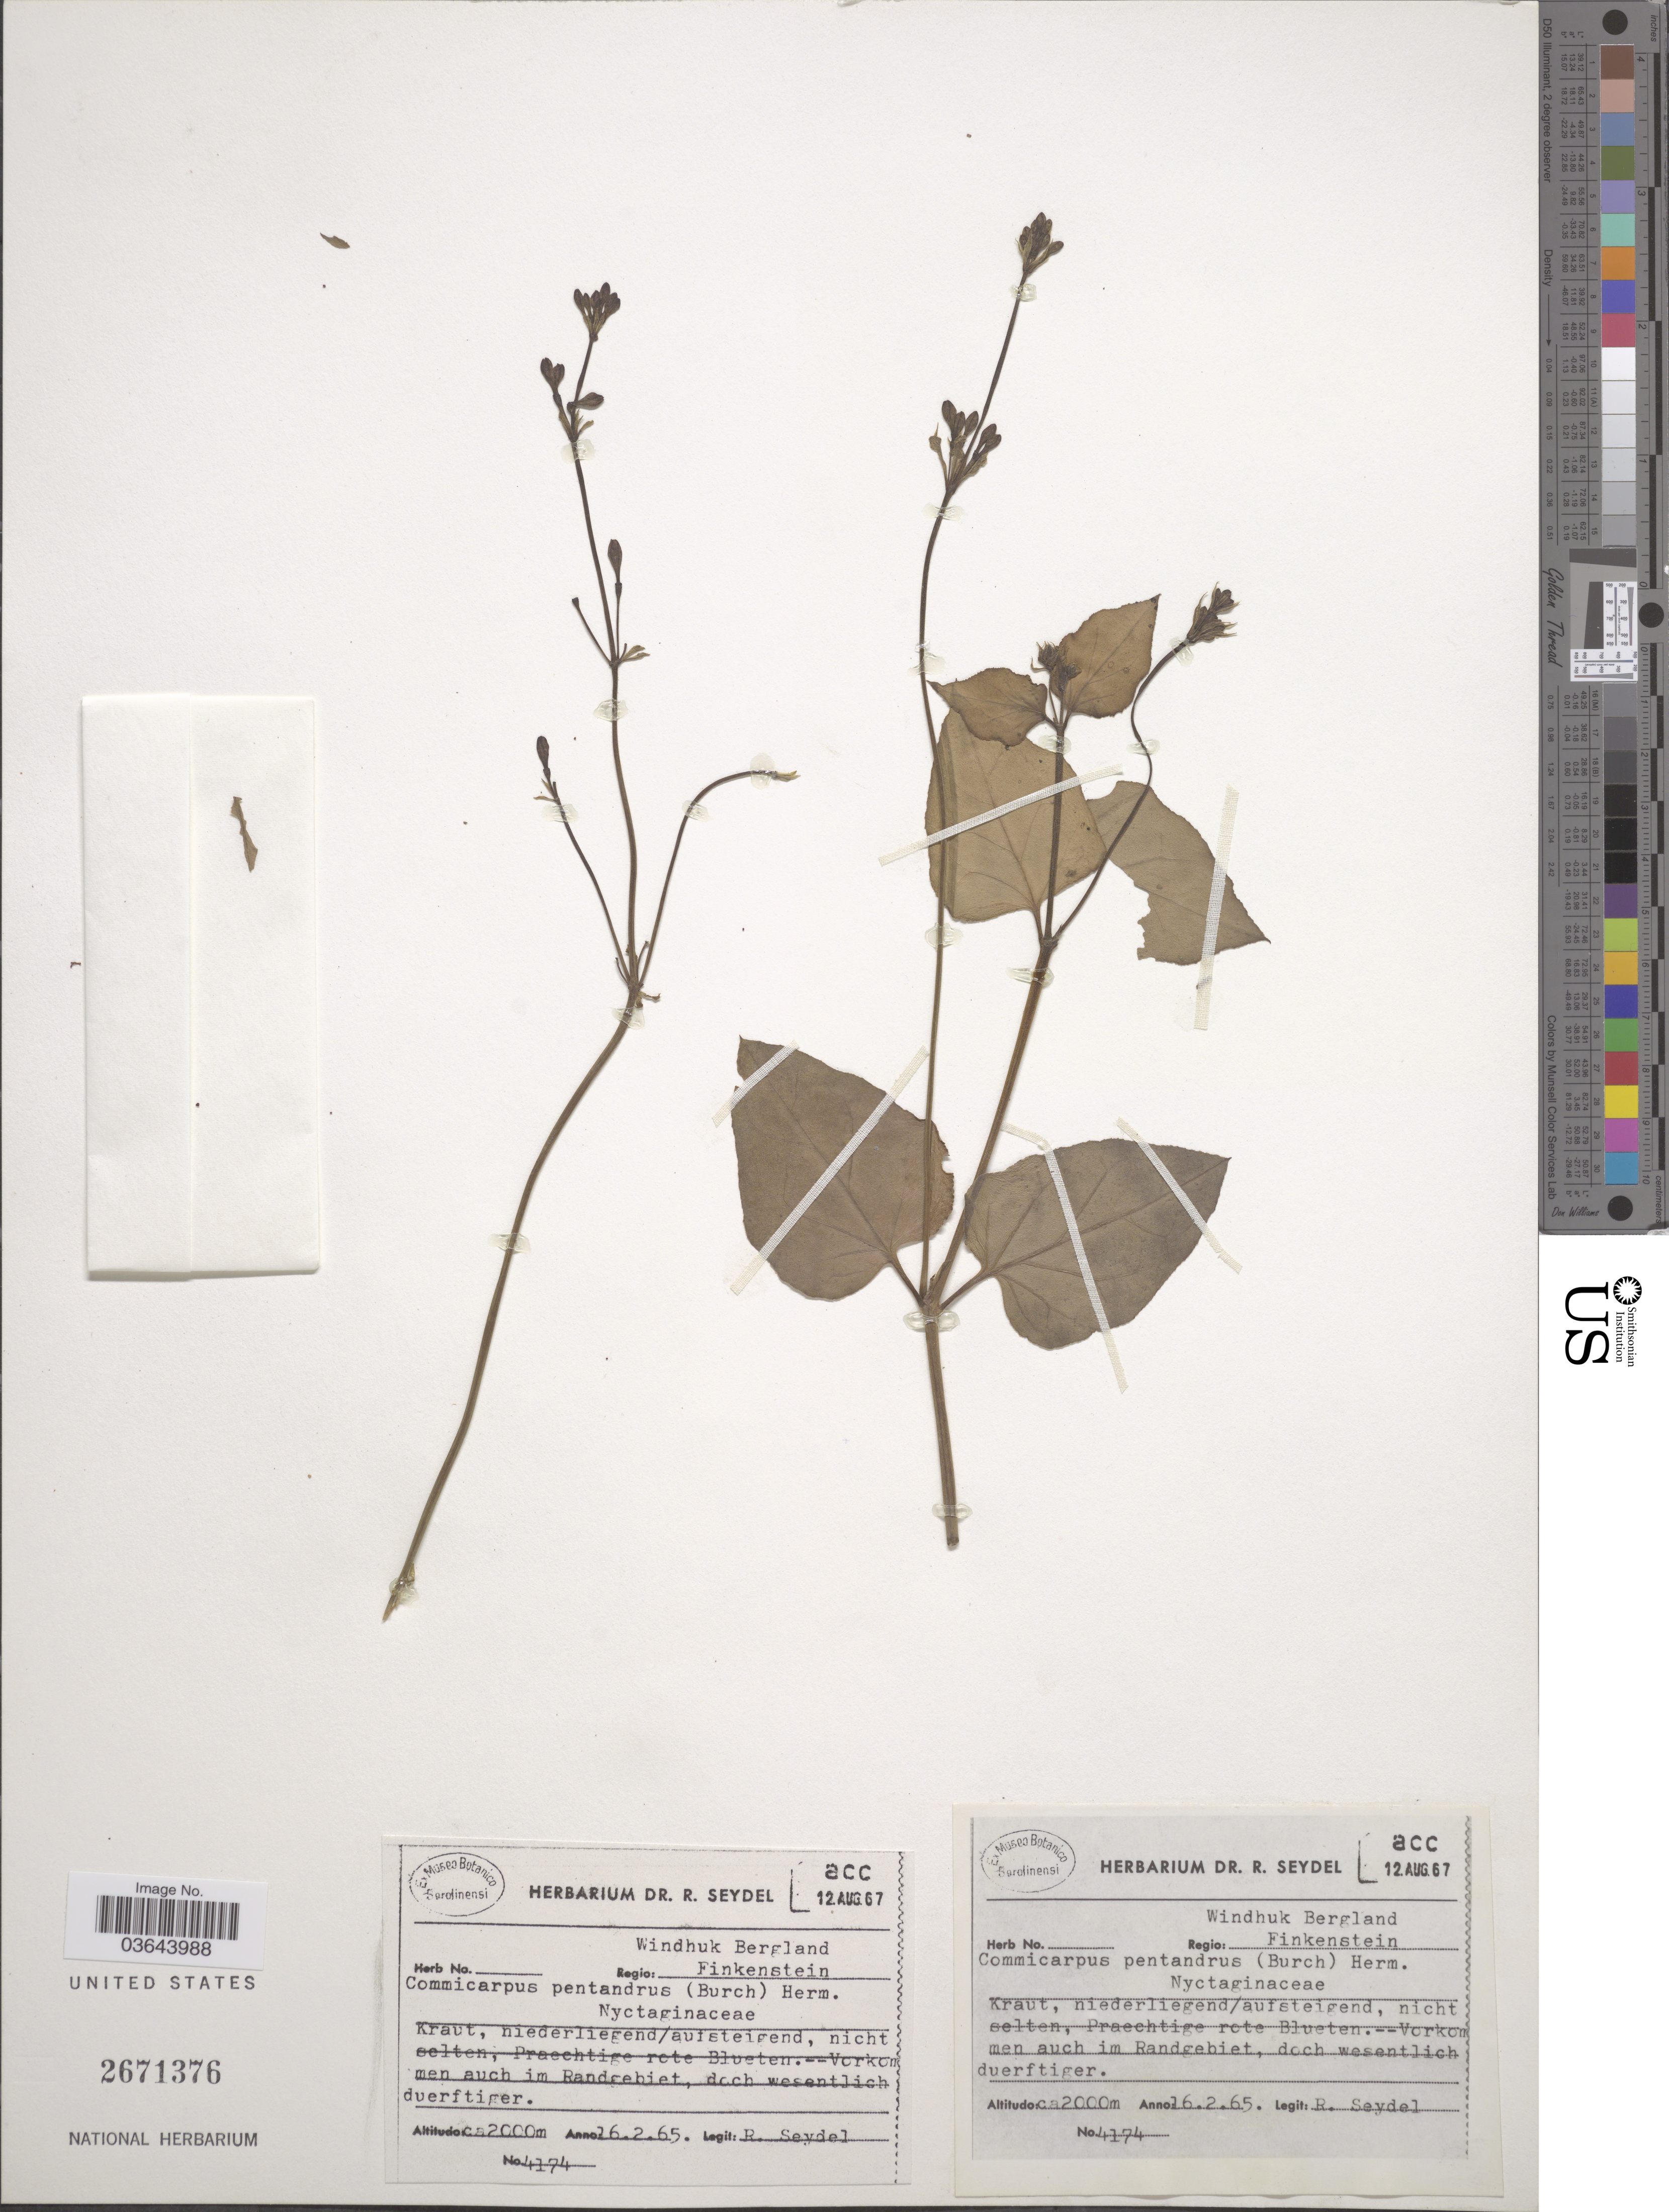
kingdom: Plantae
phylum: Tracheophyta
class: Magnoliopsida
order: Caryophyllales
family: Nyctaginaceae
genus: Boerhavia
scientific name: Boerhavia pentandra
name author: Burch.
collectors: R. Seydel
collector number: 4174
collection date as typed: Transcribed d/m/y: 16/2/65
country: Namibia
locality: Windhuk Bergland. Regio: Finkenstein.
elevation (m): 2000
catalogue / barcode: US 2671376